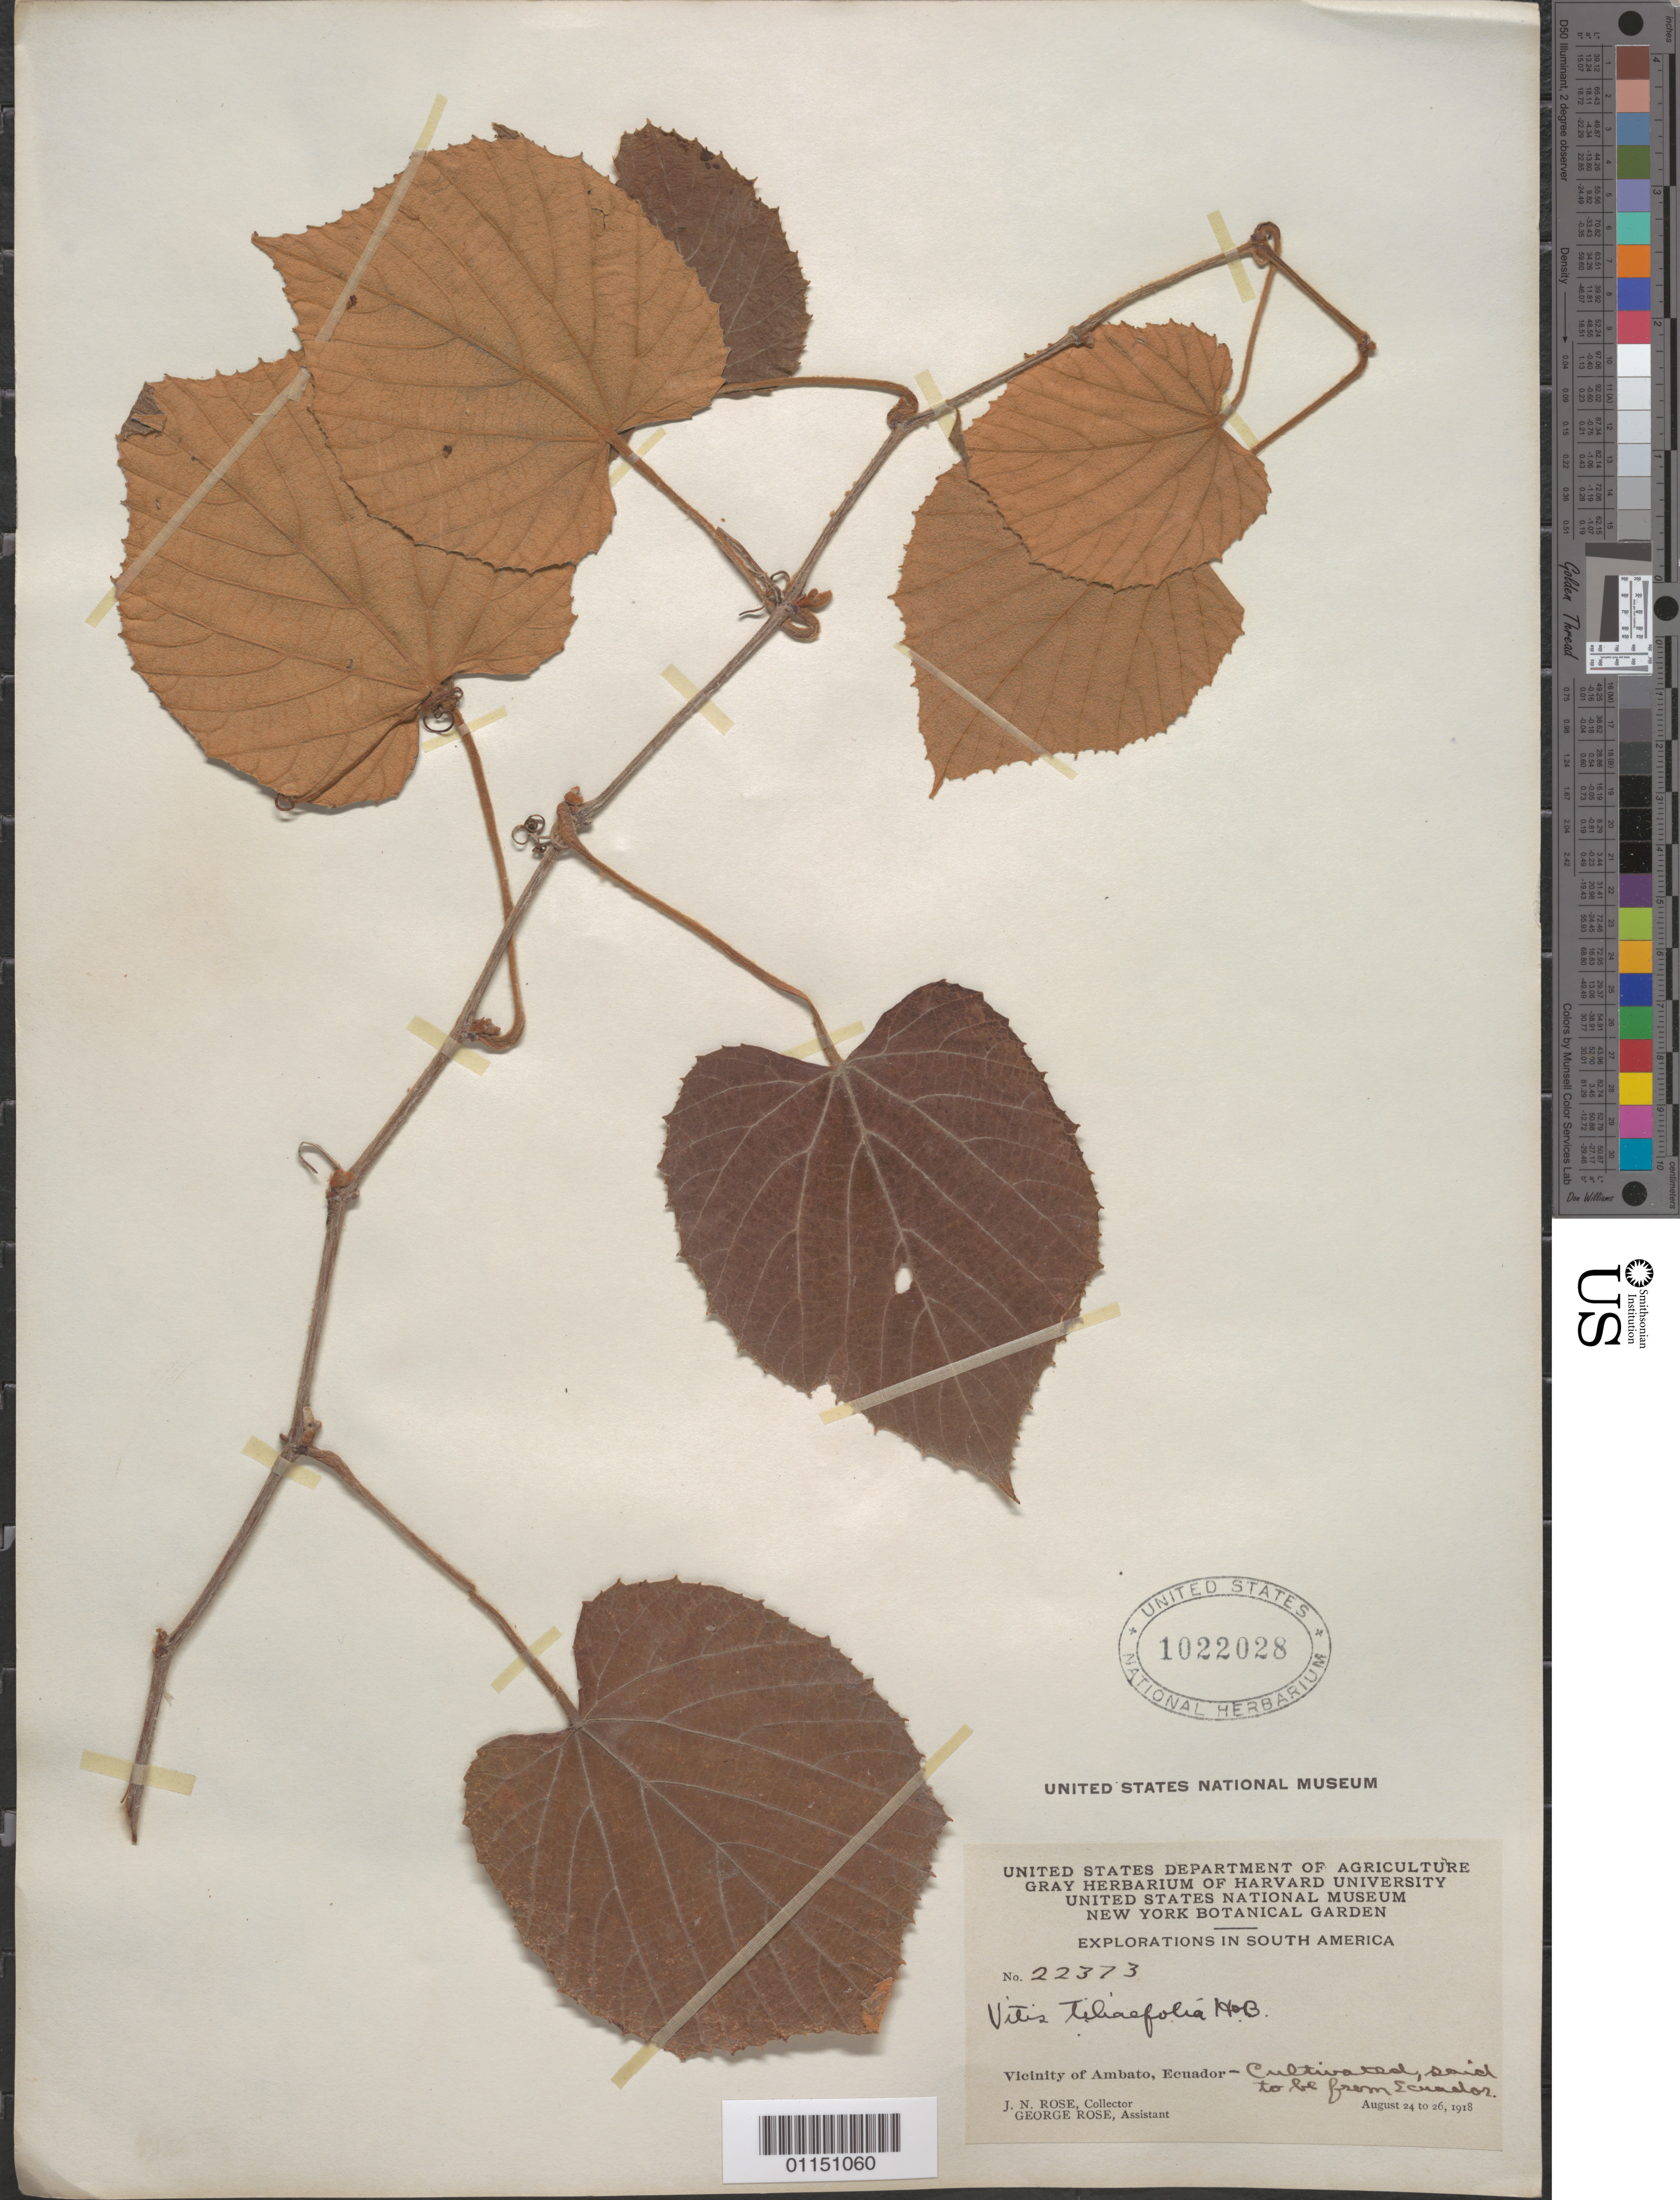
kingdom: Plantae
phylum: Tracheophyta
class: Magnoliopsida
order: Vitales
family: Vitaceae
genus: Vitis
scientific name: Vitis tiliaefolia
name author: Willd.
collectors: J. N. Rose & G. Rose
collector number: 22373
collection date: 1918-08-24/1918-08-26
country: Ecuador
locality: Vicinity of Ambato.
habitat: Cultivated.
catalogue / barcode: US 1022028